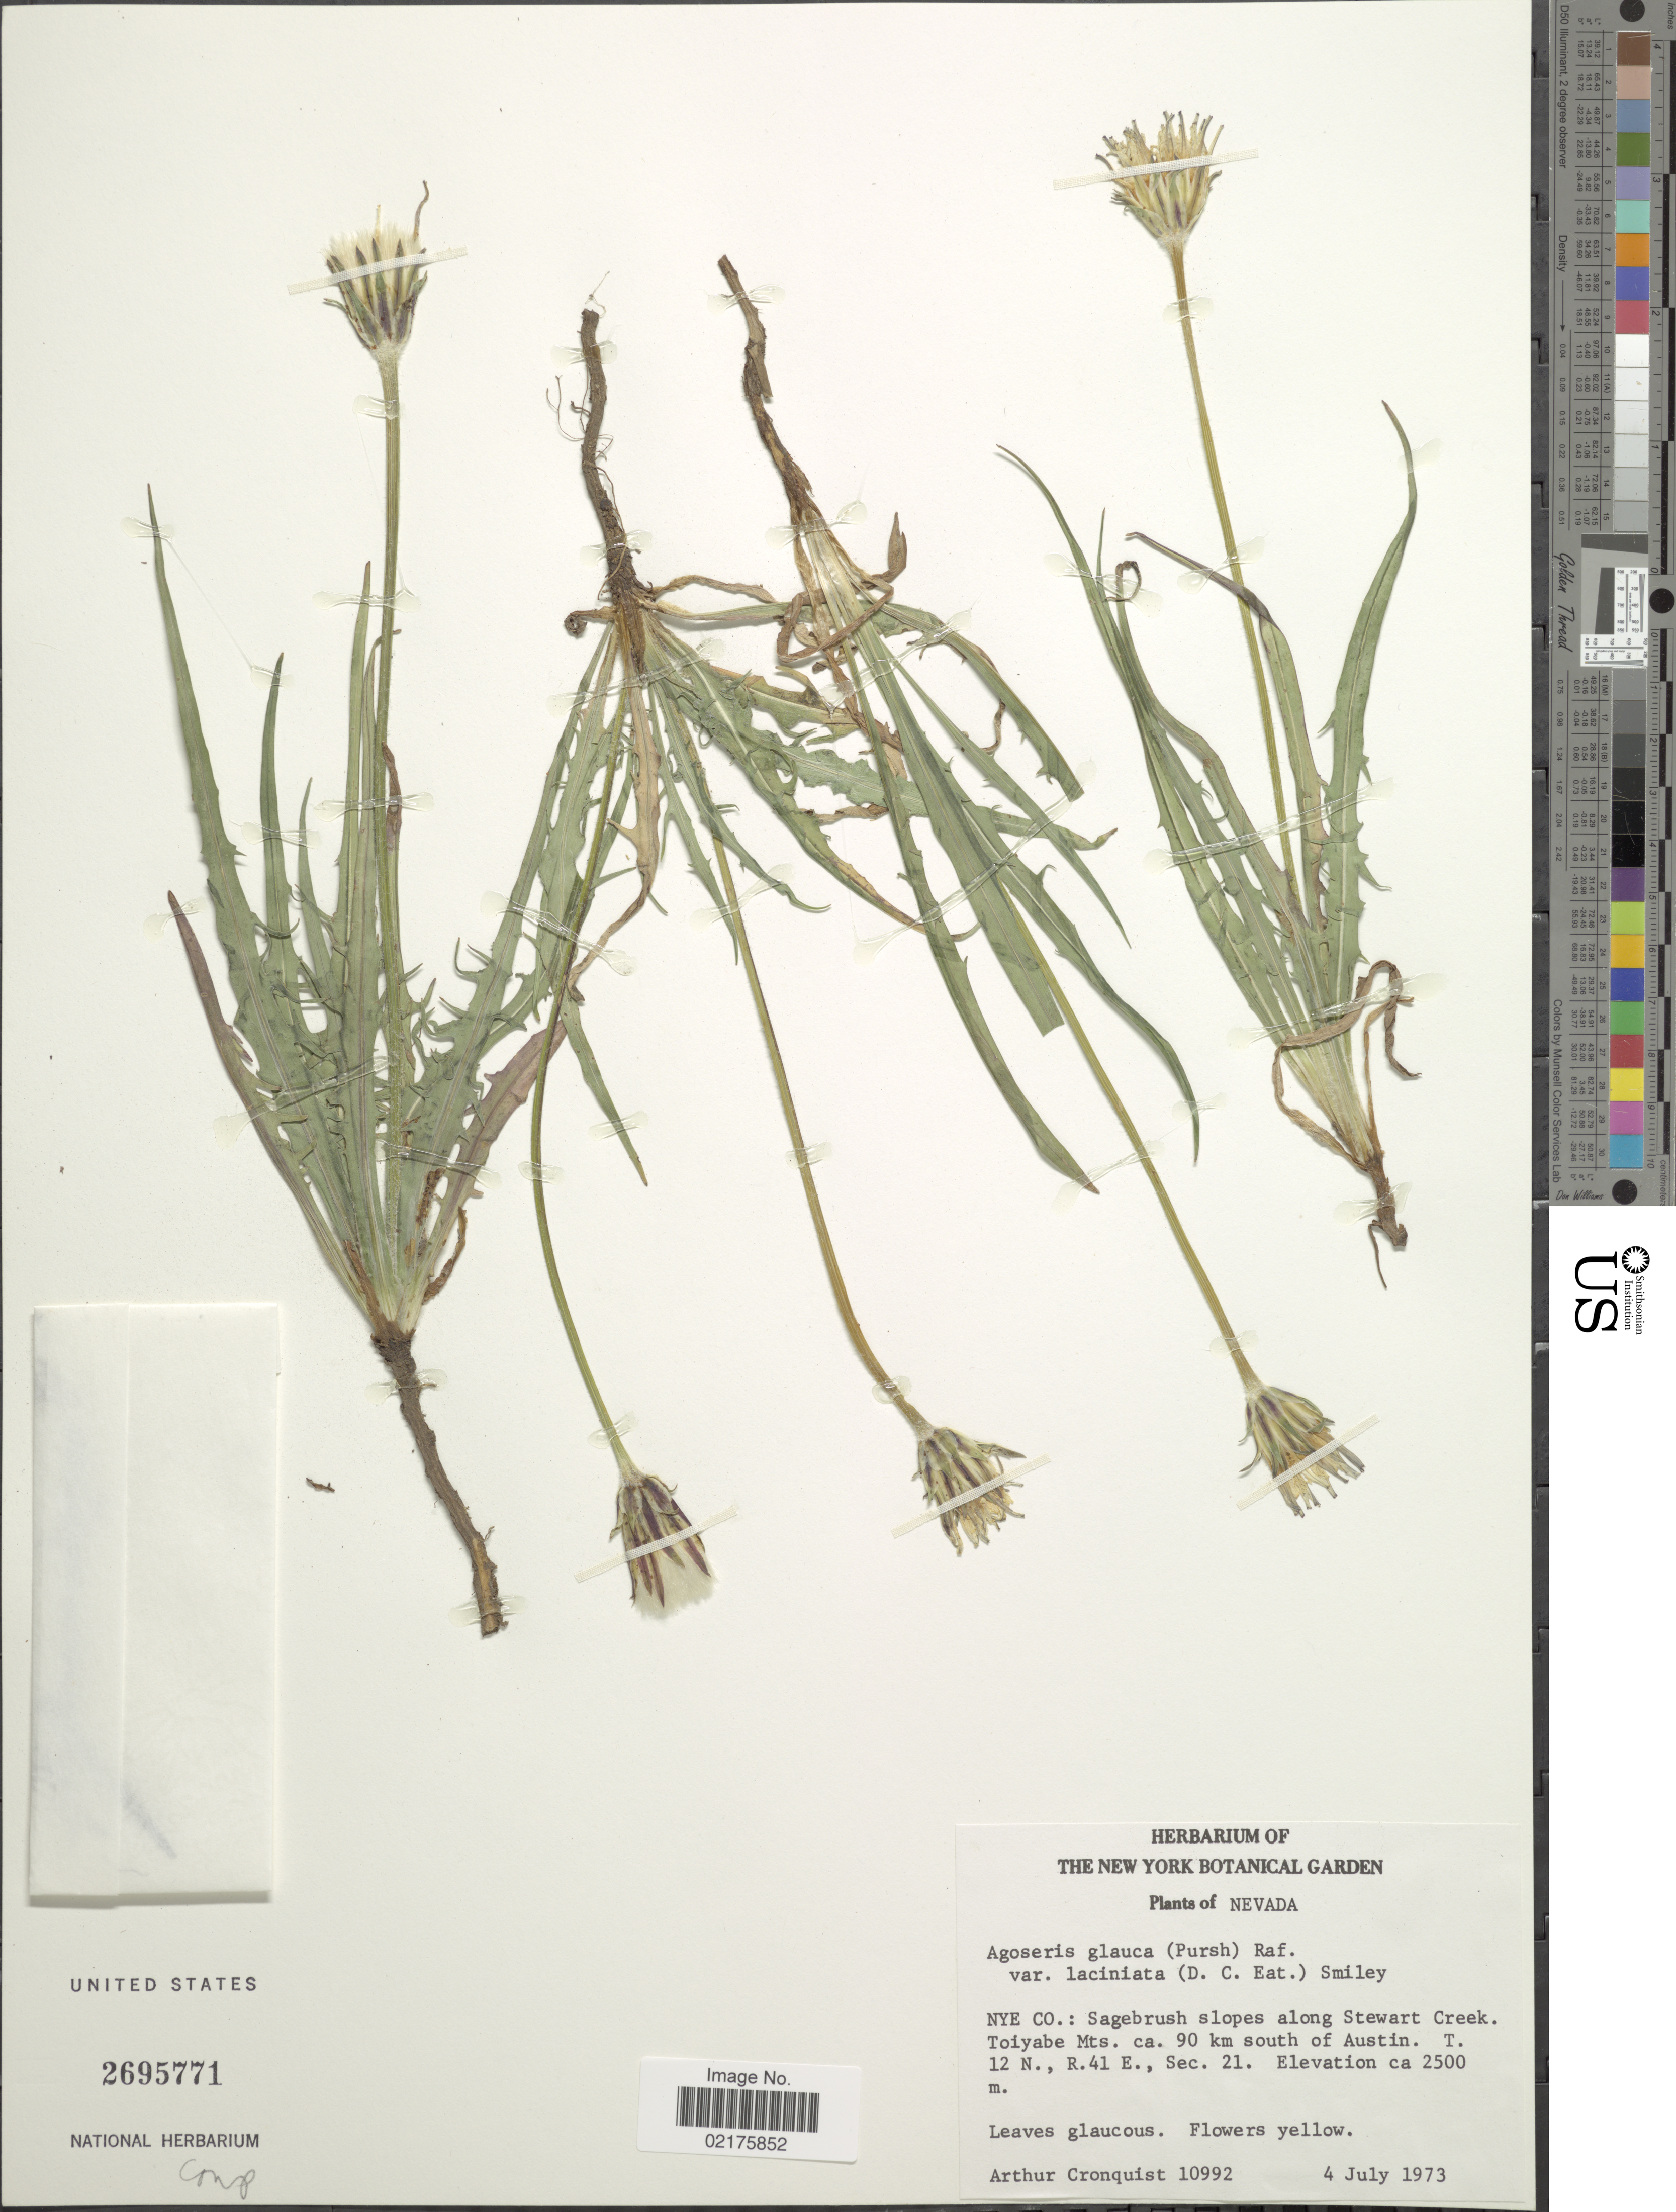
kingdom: Plantae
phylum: Tracheophyta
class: Magnoliopsida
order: Asterales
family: Asteraceae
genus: Agoseris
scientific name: Agoseris parviflora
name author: (Nutt.) D. Dietr.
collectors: A. J. Cronquist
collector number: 10992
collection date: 1973-07-04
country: United States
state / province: Nevada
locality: Nye Co.: Sagebush slopes along steward Creek, Toiyabe Mts. ca. 90 km south of Austin, T,12N., R.41E., Sec. 21.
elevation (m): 2500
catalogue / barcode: US 2695771